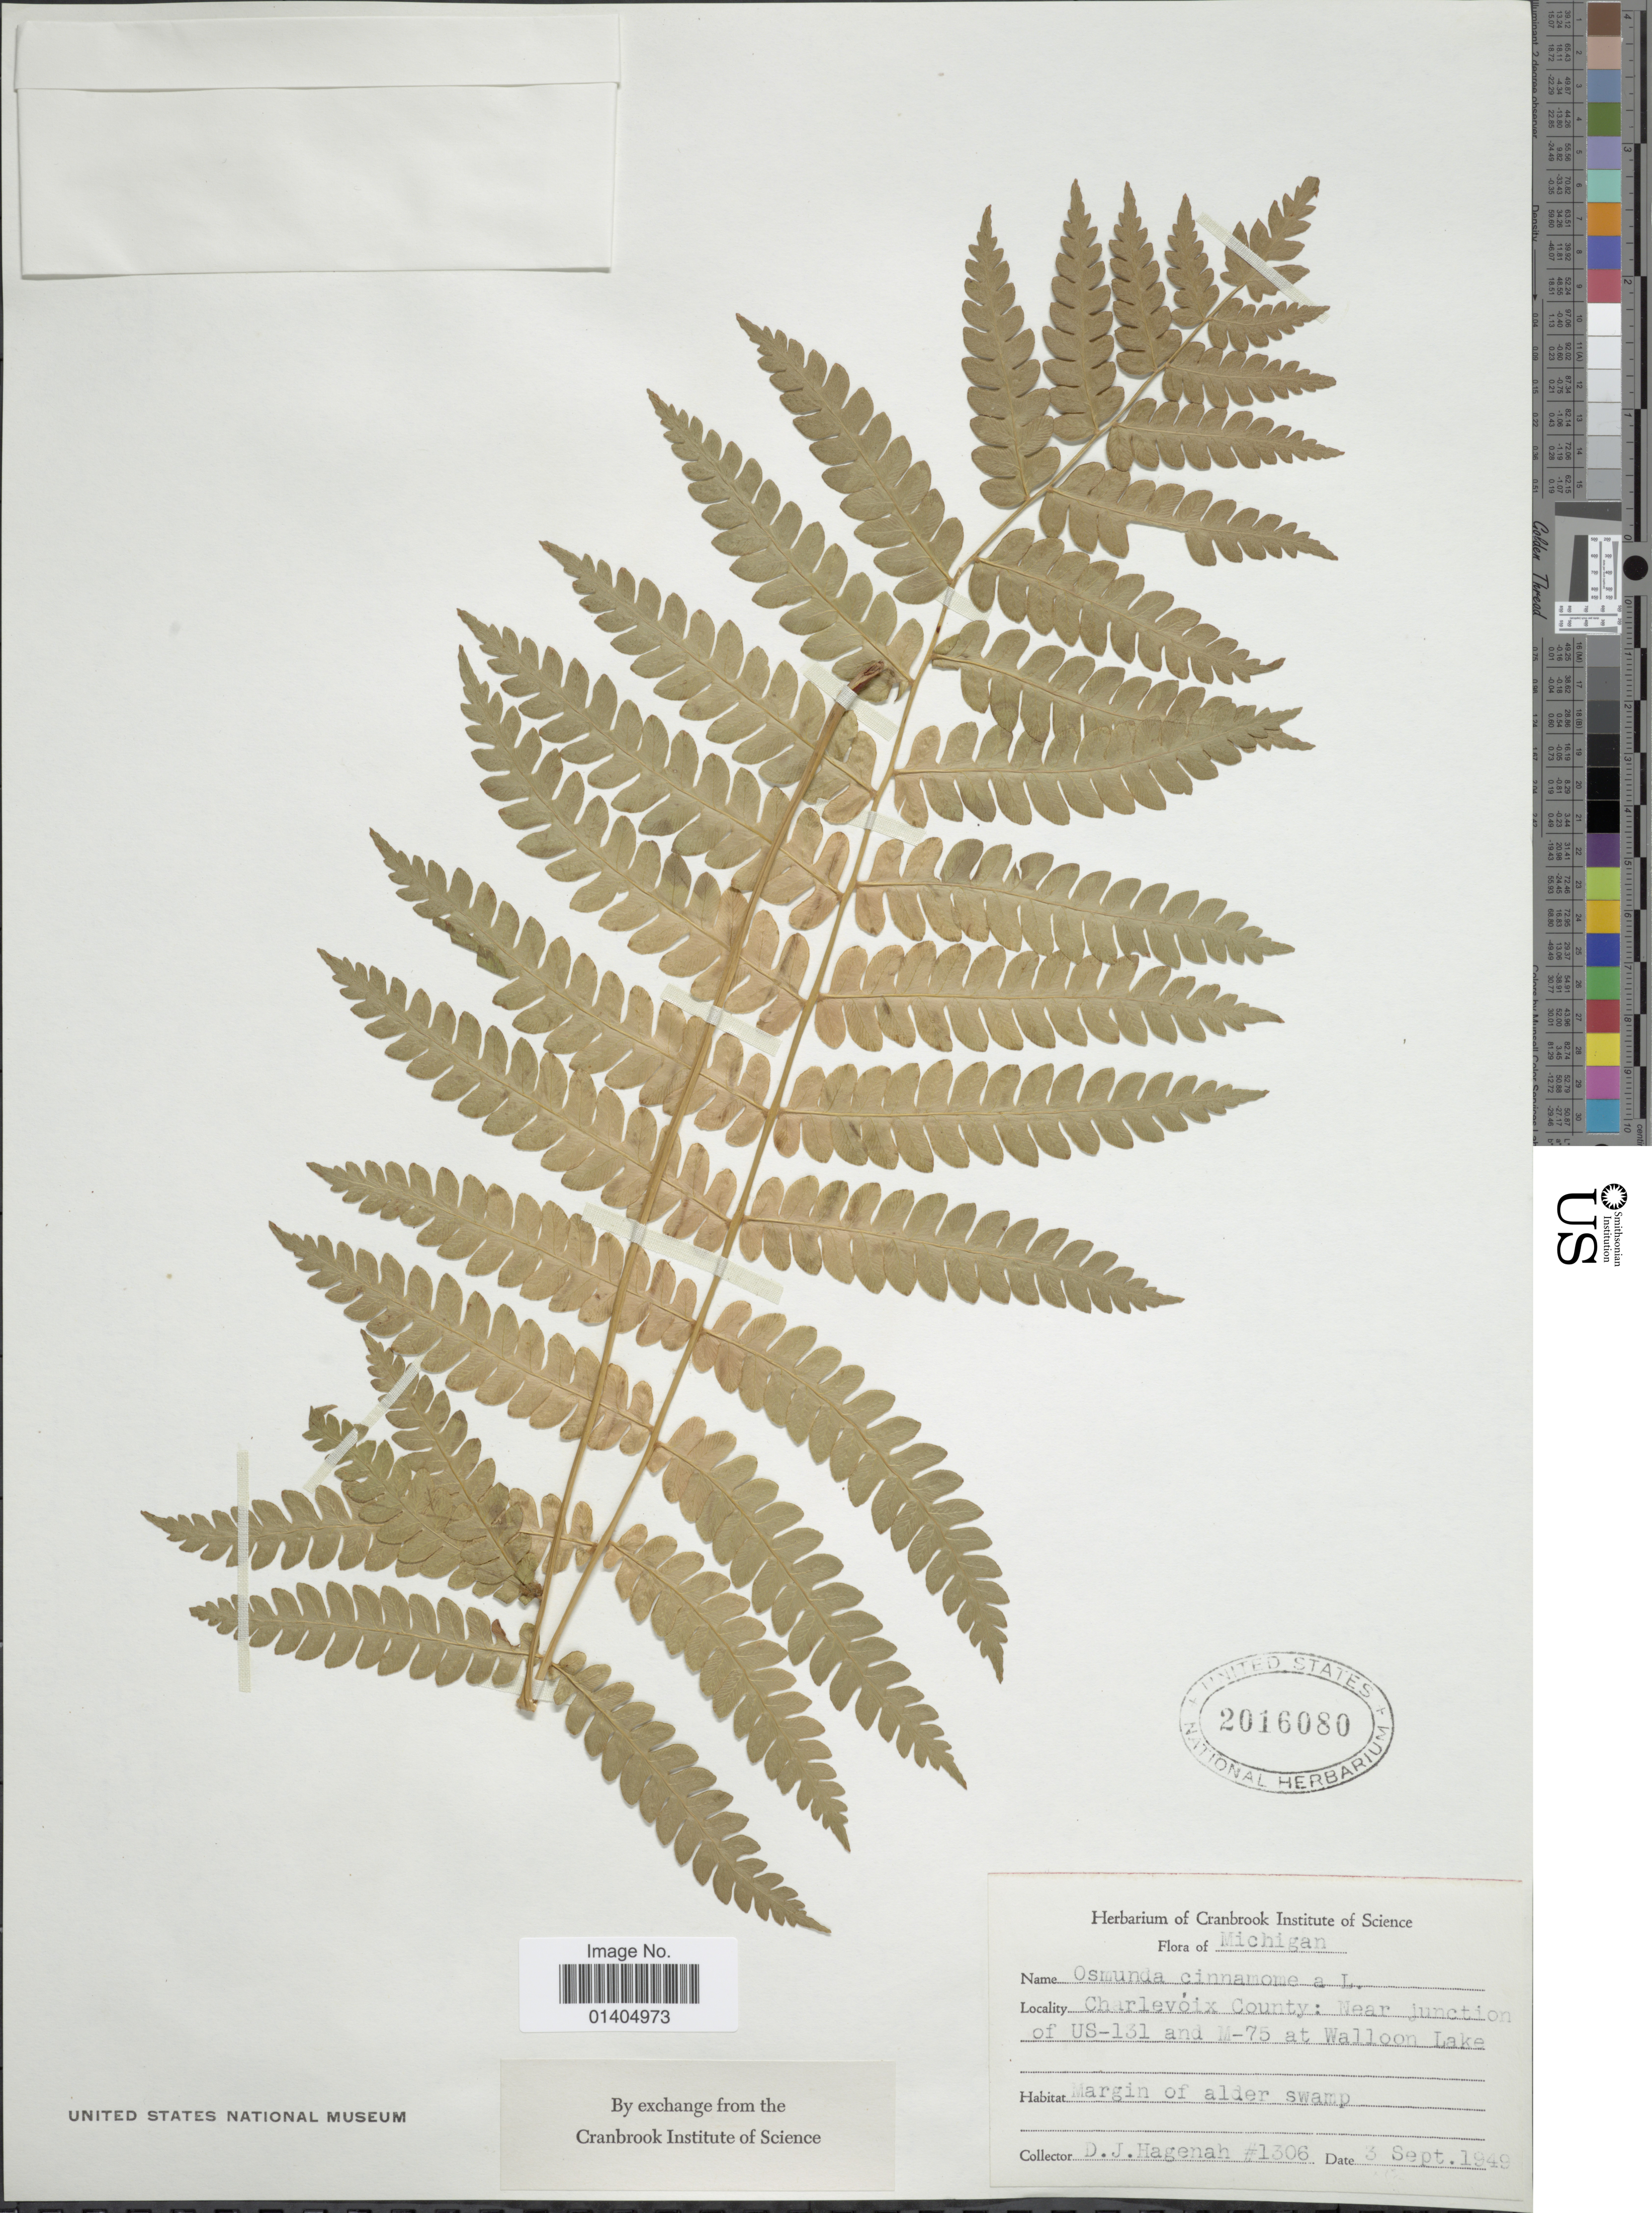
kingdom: Plantae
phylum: Tracheophyta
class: Polypodiopsida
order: Osmundales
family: Osmundaceae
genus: Osmundastrum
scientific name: Osmundastrum cinnamomeum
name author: (L.) C. Presl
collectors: D. Hagenah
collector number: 1306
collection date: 1949-09-03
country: United States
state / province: Michigan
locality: Charlevóix County: Near junction of US-131 and M-75 at Walloon Lake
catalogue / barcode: US 2016080